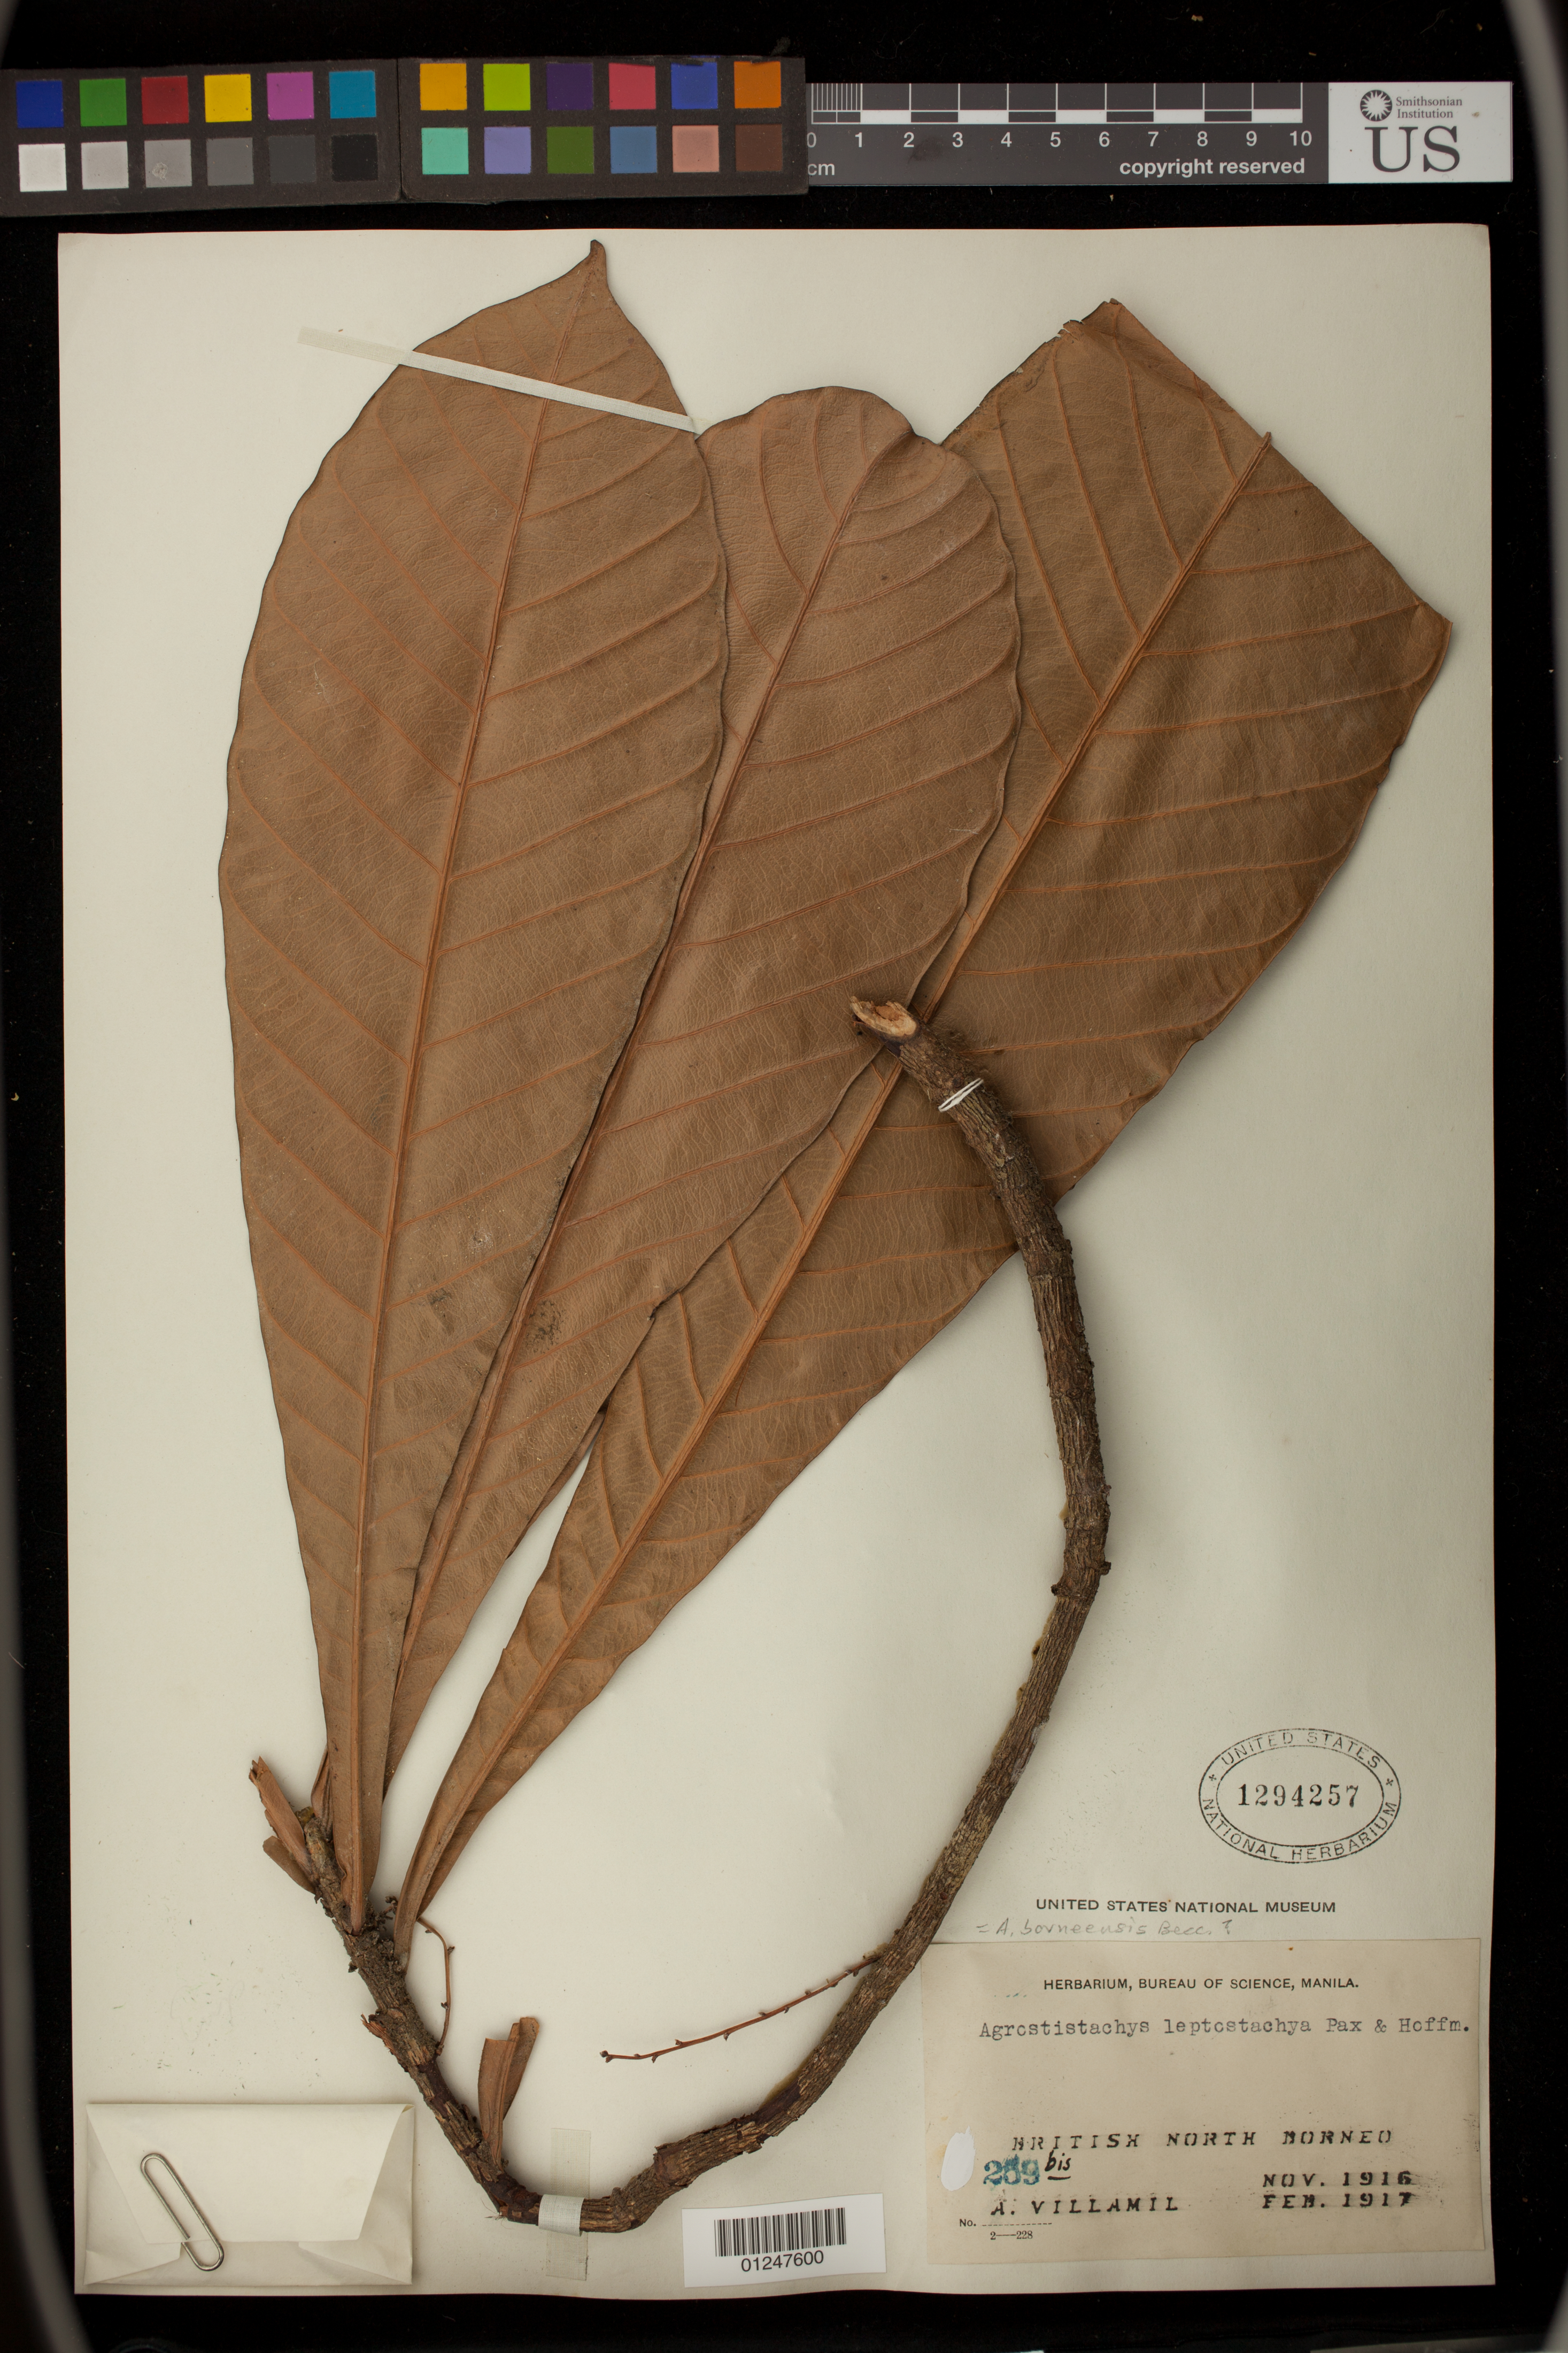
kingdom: Plantae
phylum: Tracheophyta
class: Magnoliopsida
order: Malpighiales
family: Euphorbiaceae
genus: Agrostistachys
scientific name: Agrostistachys borneensis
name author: Becc.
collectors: A. Villamil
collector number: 259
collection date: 1916-11-01/1917-02-01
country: Malaysia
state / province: Sabah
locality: British North Borneo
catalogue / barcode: US 1294257